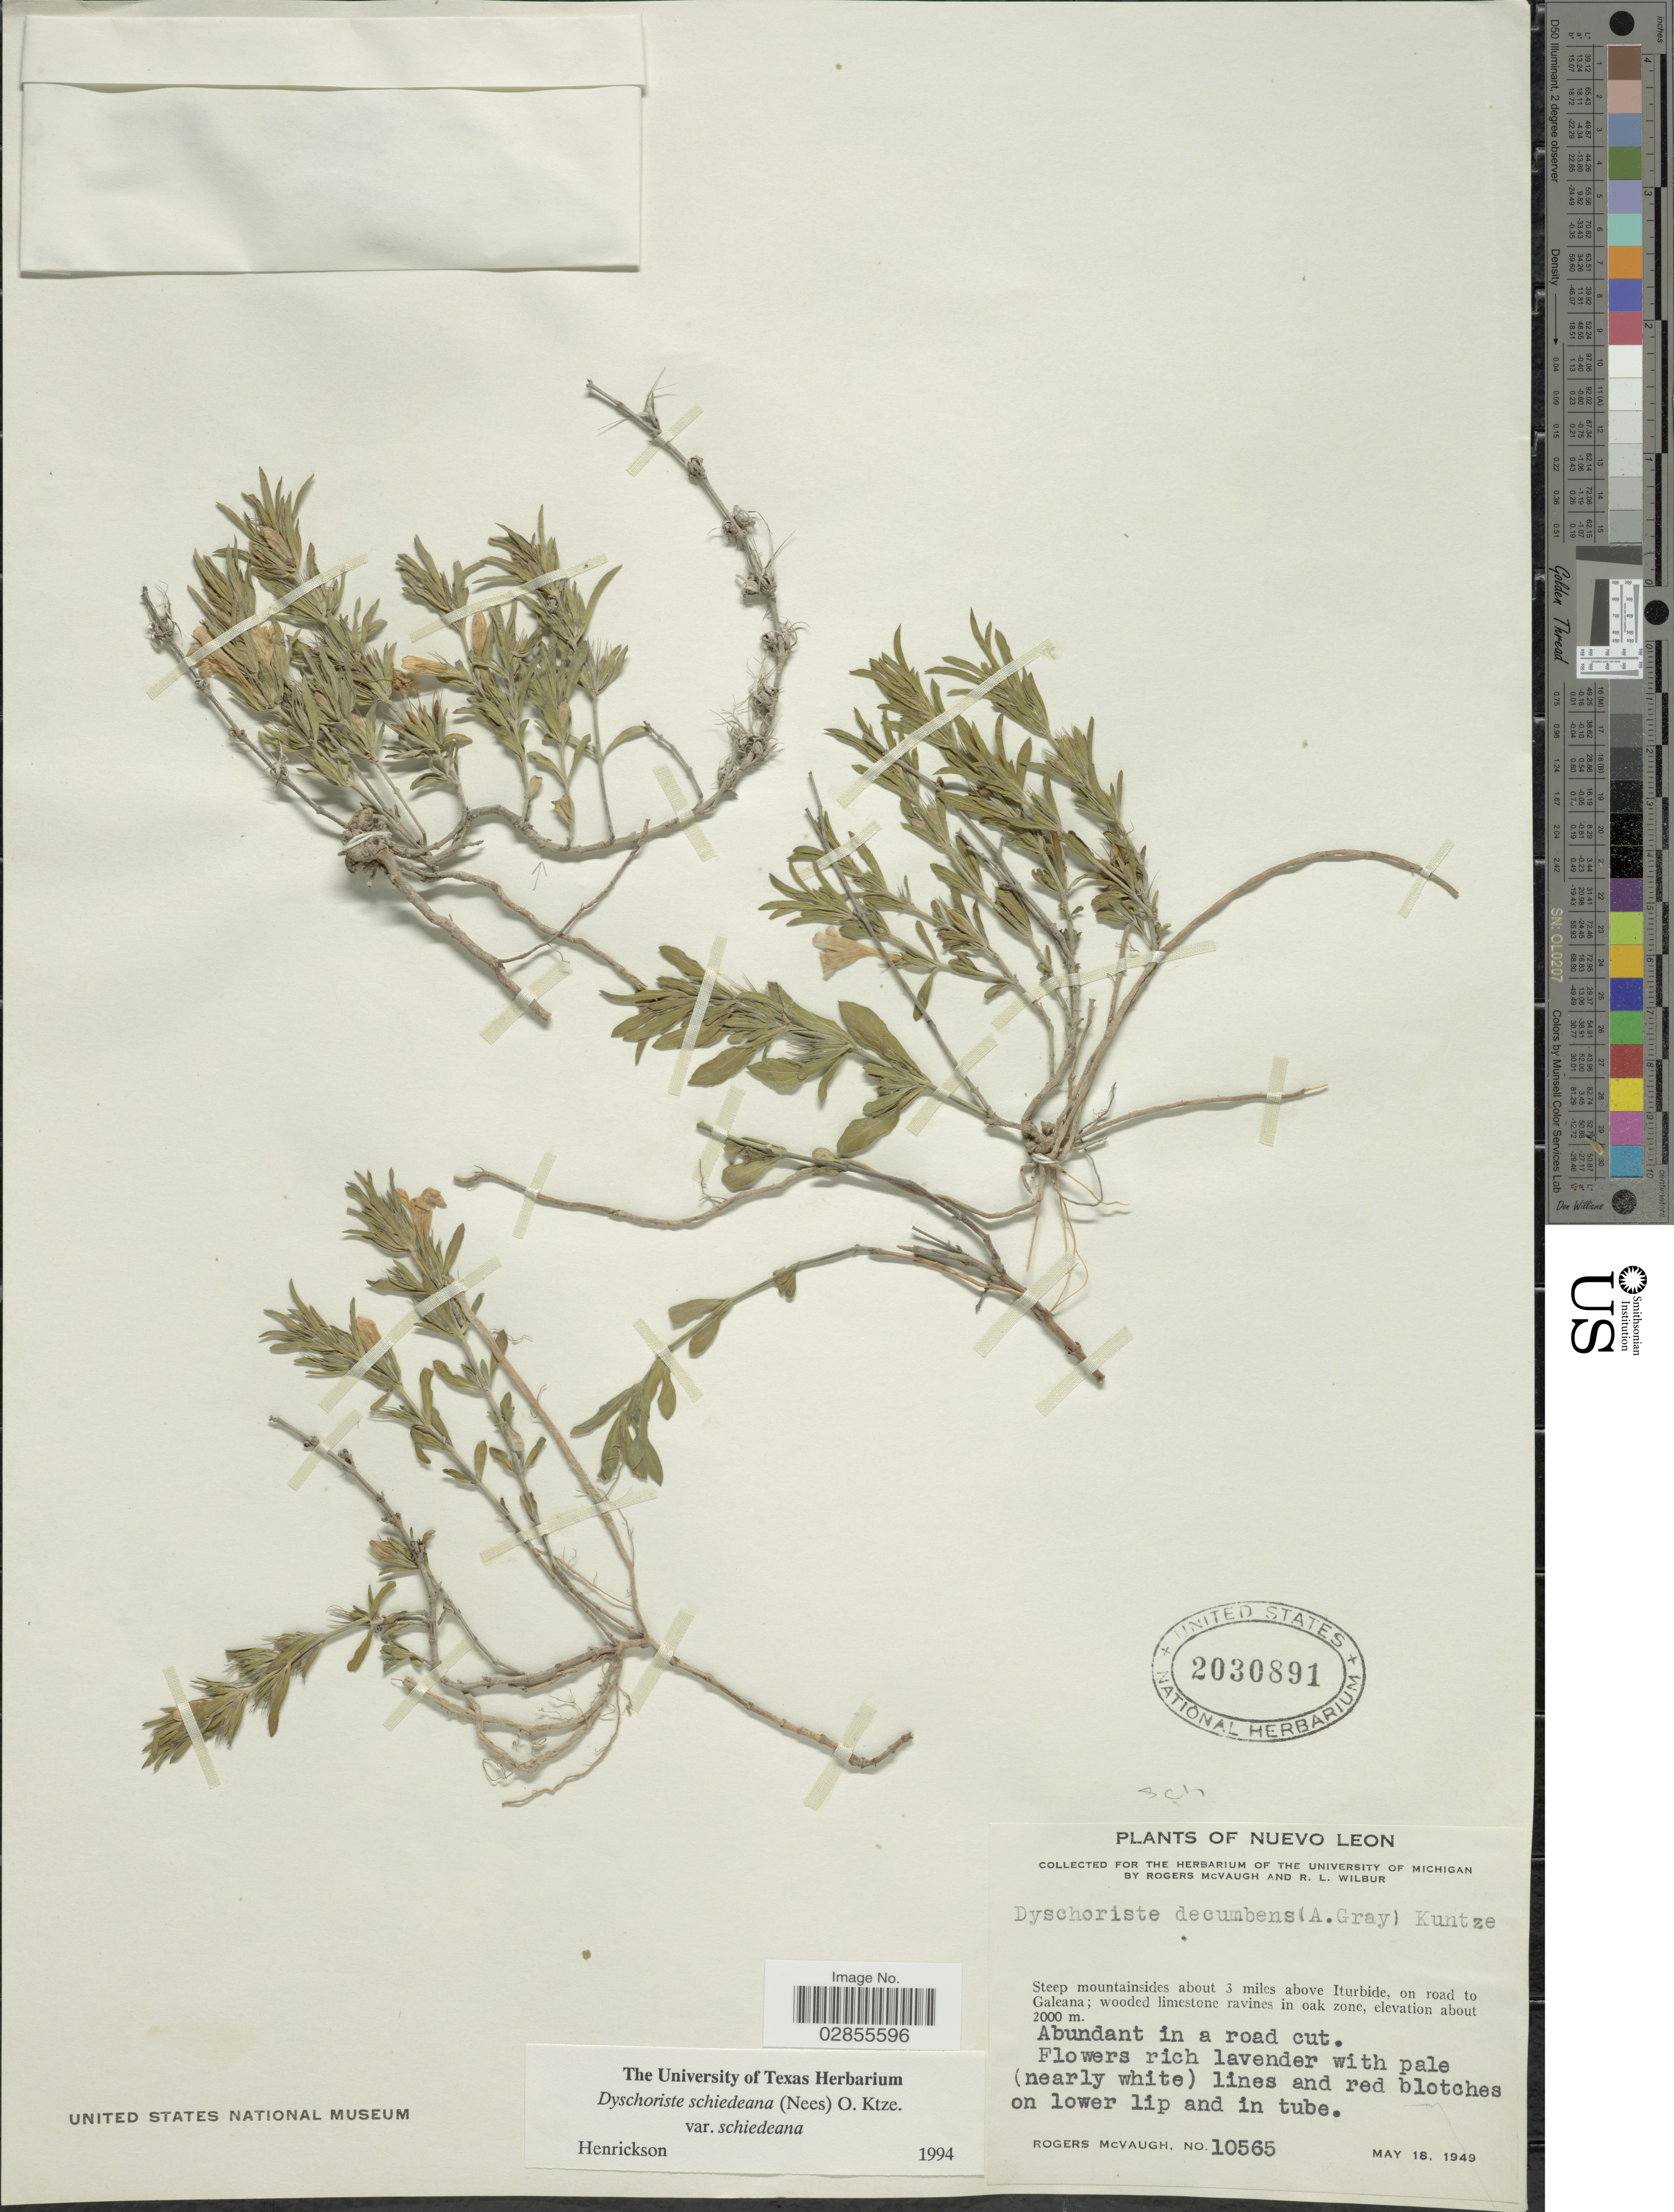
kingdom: Plantae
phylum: Tracheophyta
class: Magnoliopsida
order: Lamiales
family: Acanthaceae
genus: Dyschoriste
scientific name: Dyschoriste schiedeana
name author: (Nees) Kuntze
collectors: R. McVaugh & R. L. Wilbur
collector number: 10565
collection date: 1949-05-18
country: Mexico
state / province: Nuevo León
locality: Steep mountainsides about 3 miles above Iturbide, on road to Galeana.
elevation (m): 2000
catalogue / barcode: US 2030891